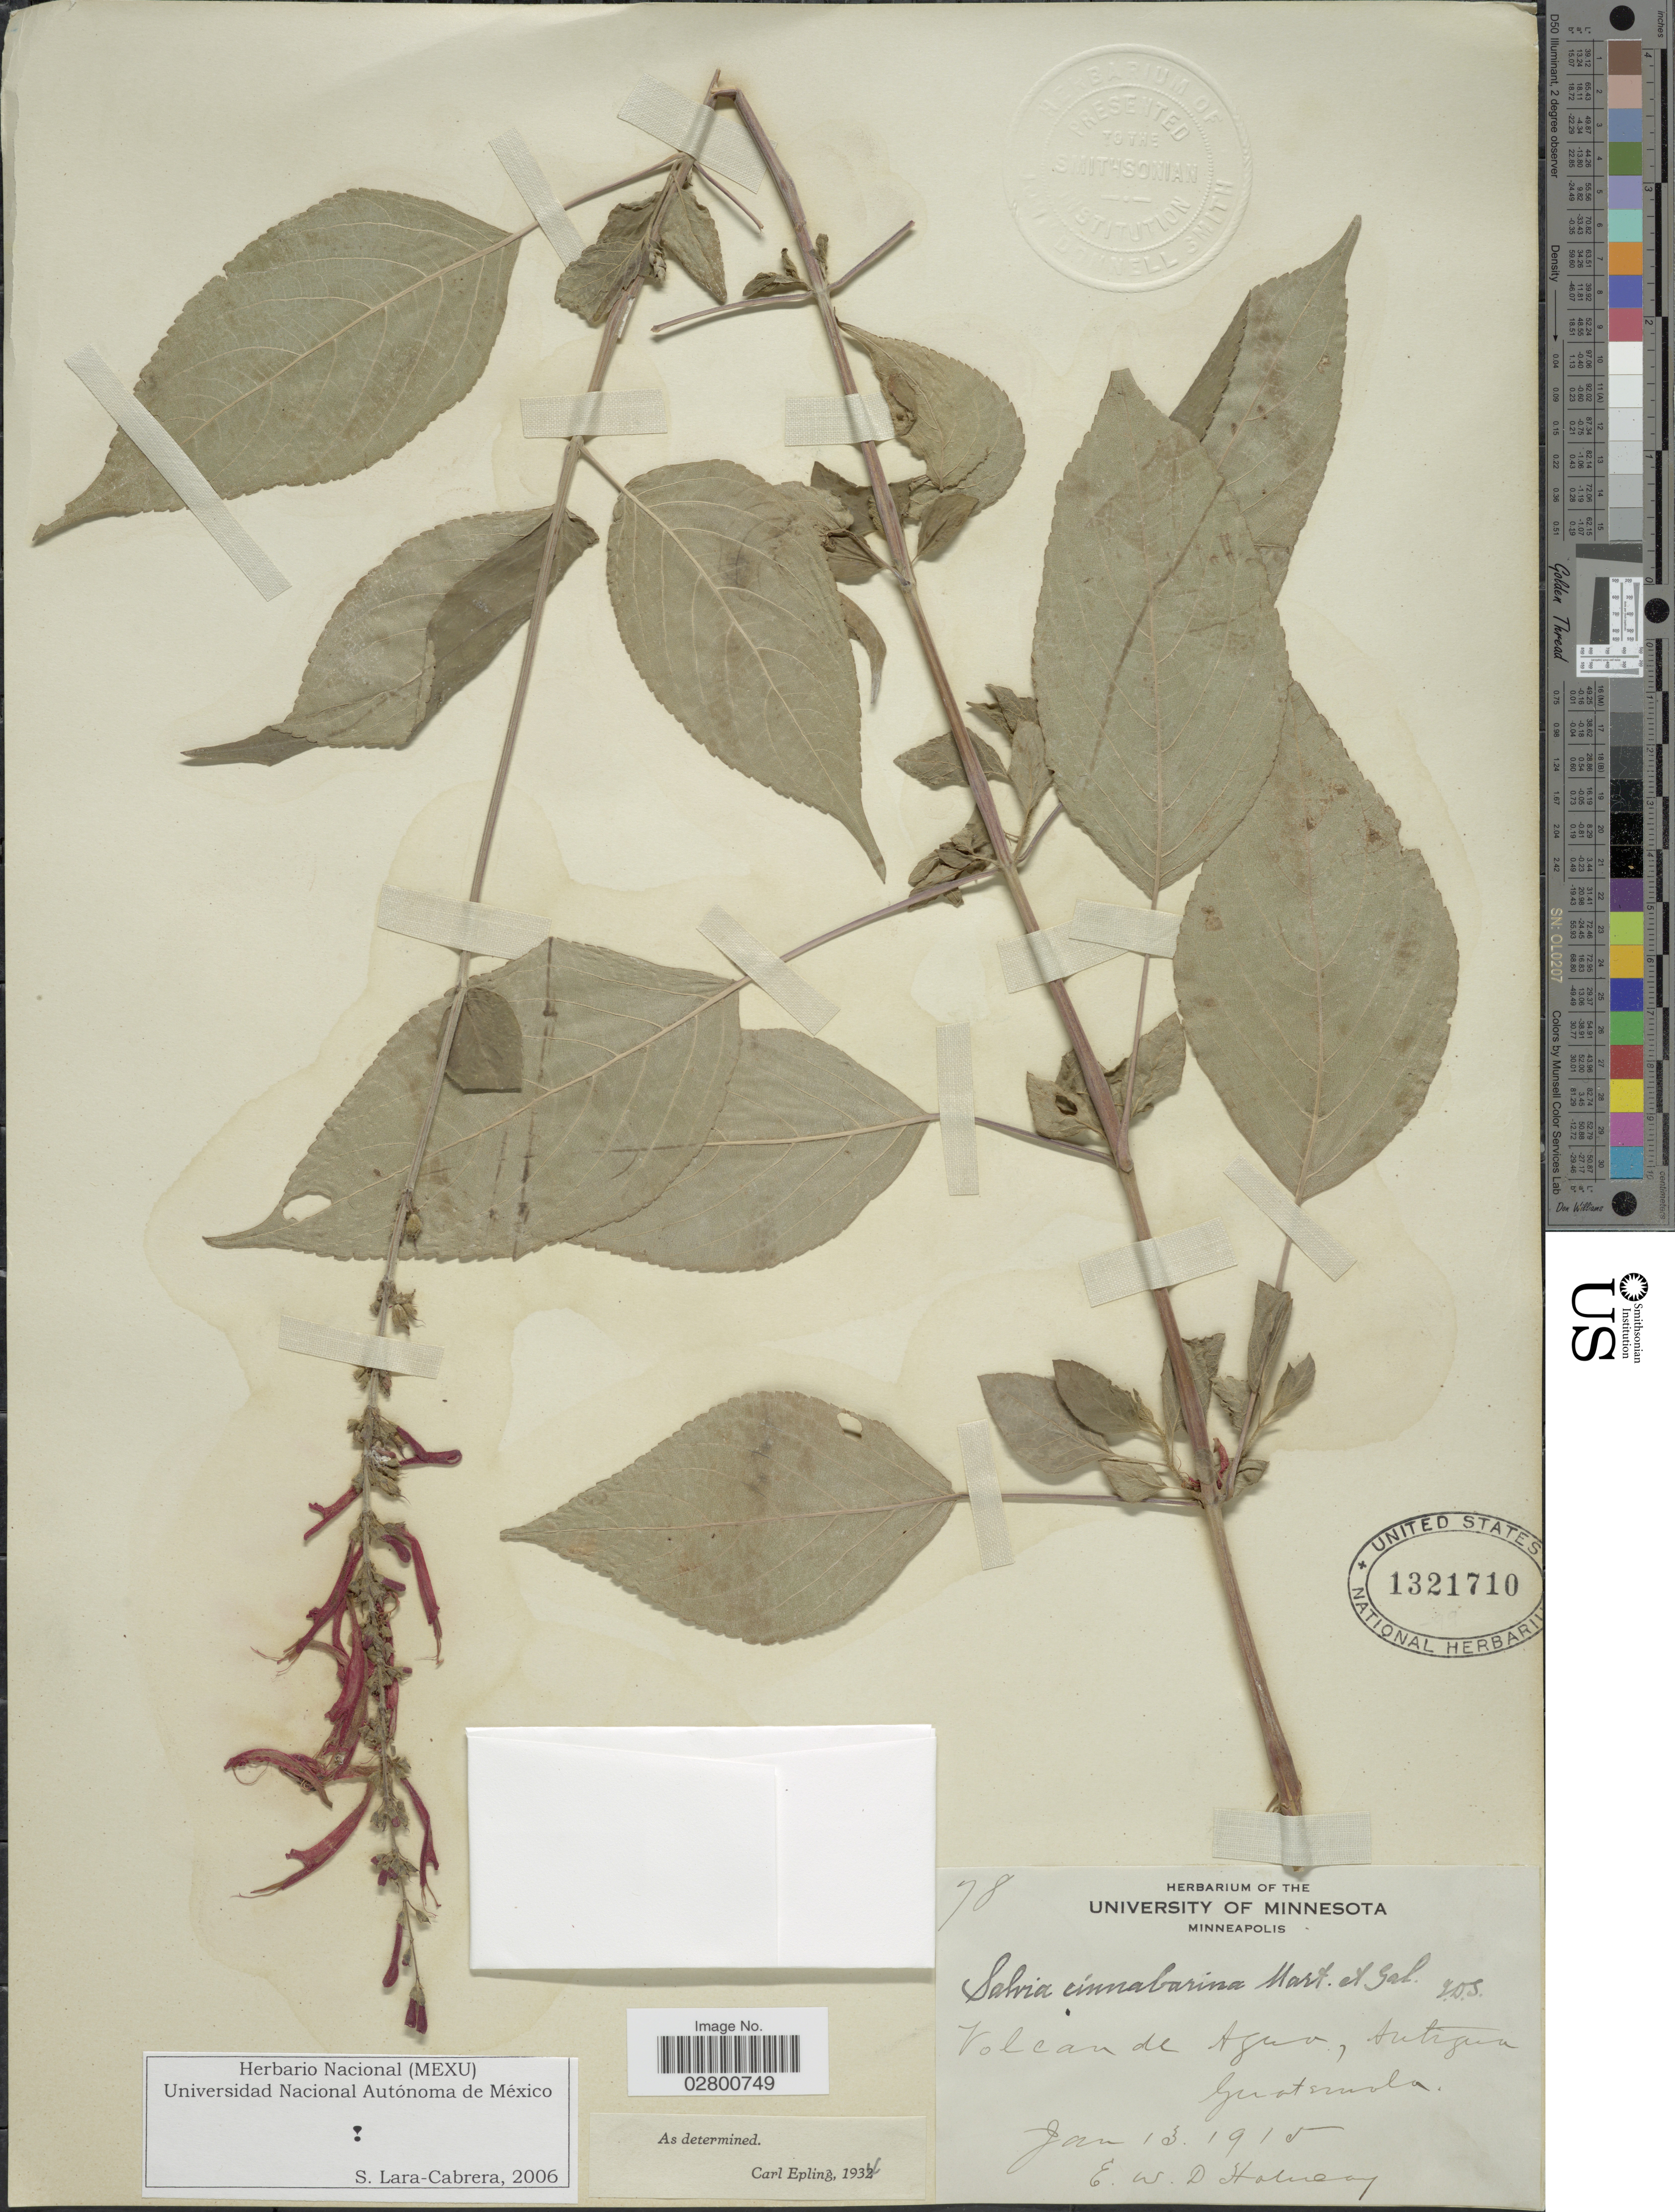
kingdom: Plantae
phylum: Tracheophyta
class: Magnoliopsida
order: Lamiales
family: Lamiaceae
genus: Salvia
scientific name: Salvia cinnabarina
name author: M. Martens & Galeotti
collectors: E. W. D. Holway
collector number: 78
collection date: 1915-01-13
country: Guatemala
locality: Volcan de Agua, Antigua.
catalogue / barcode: US 1321710